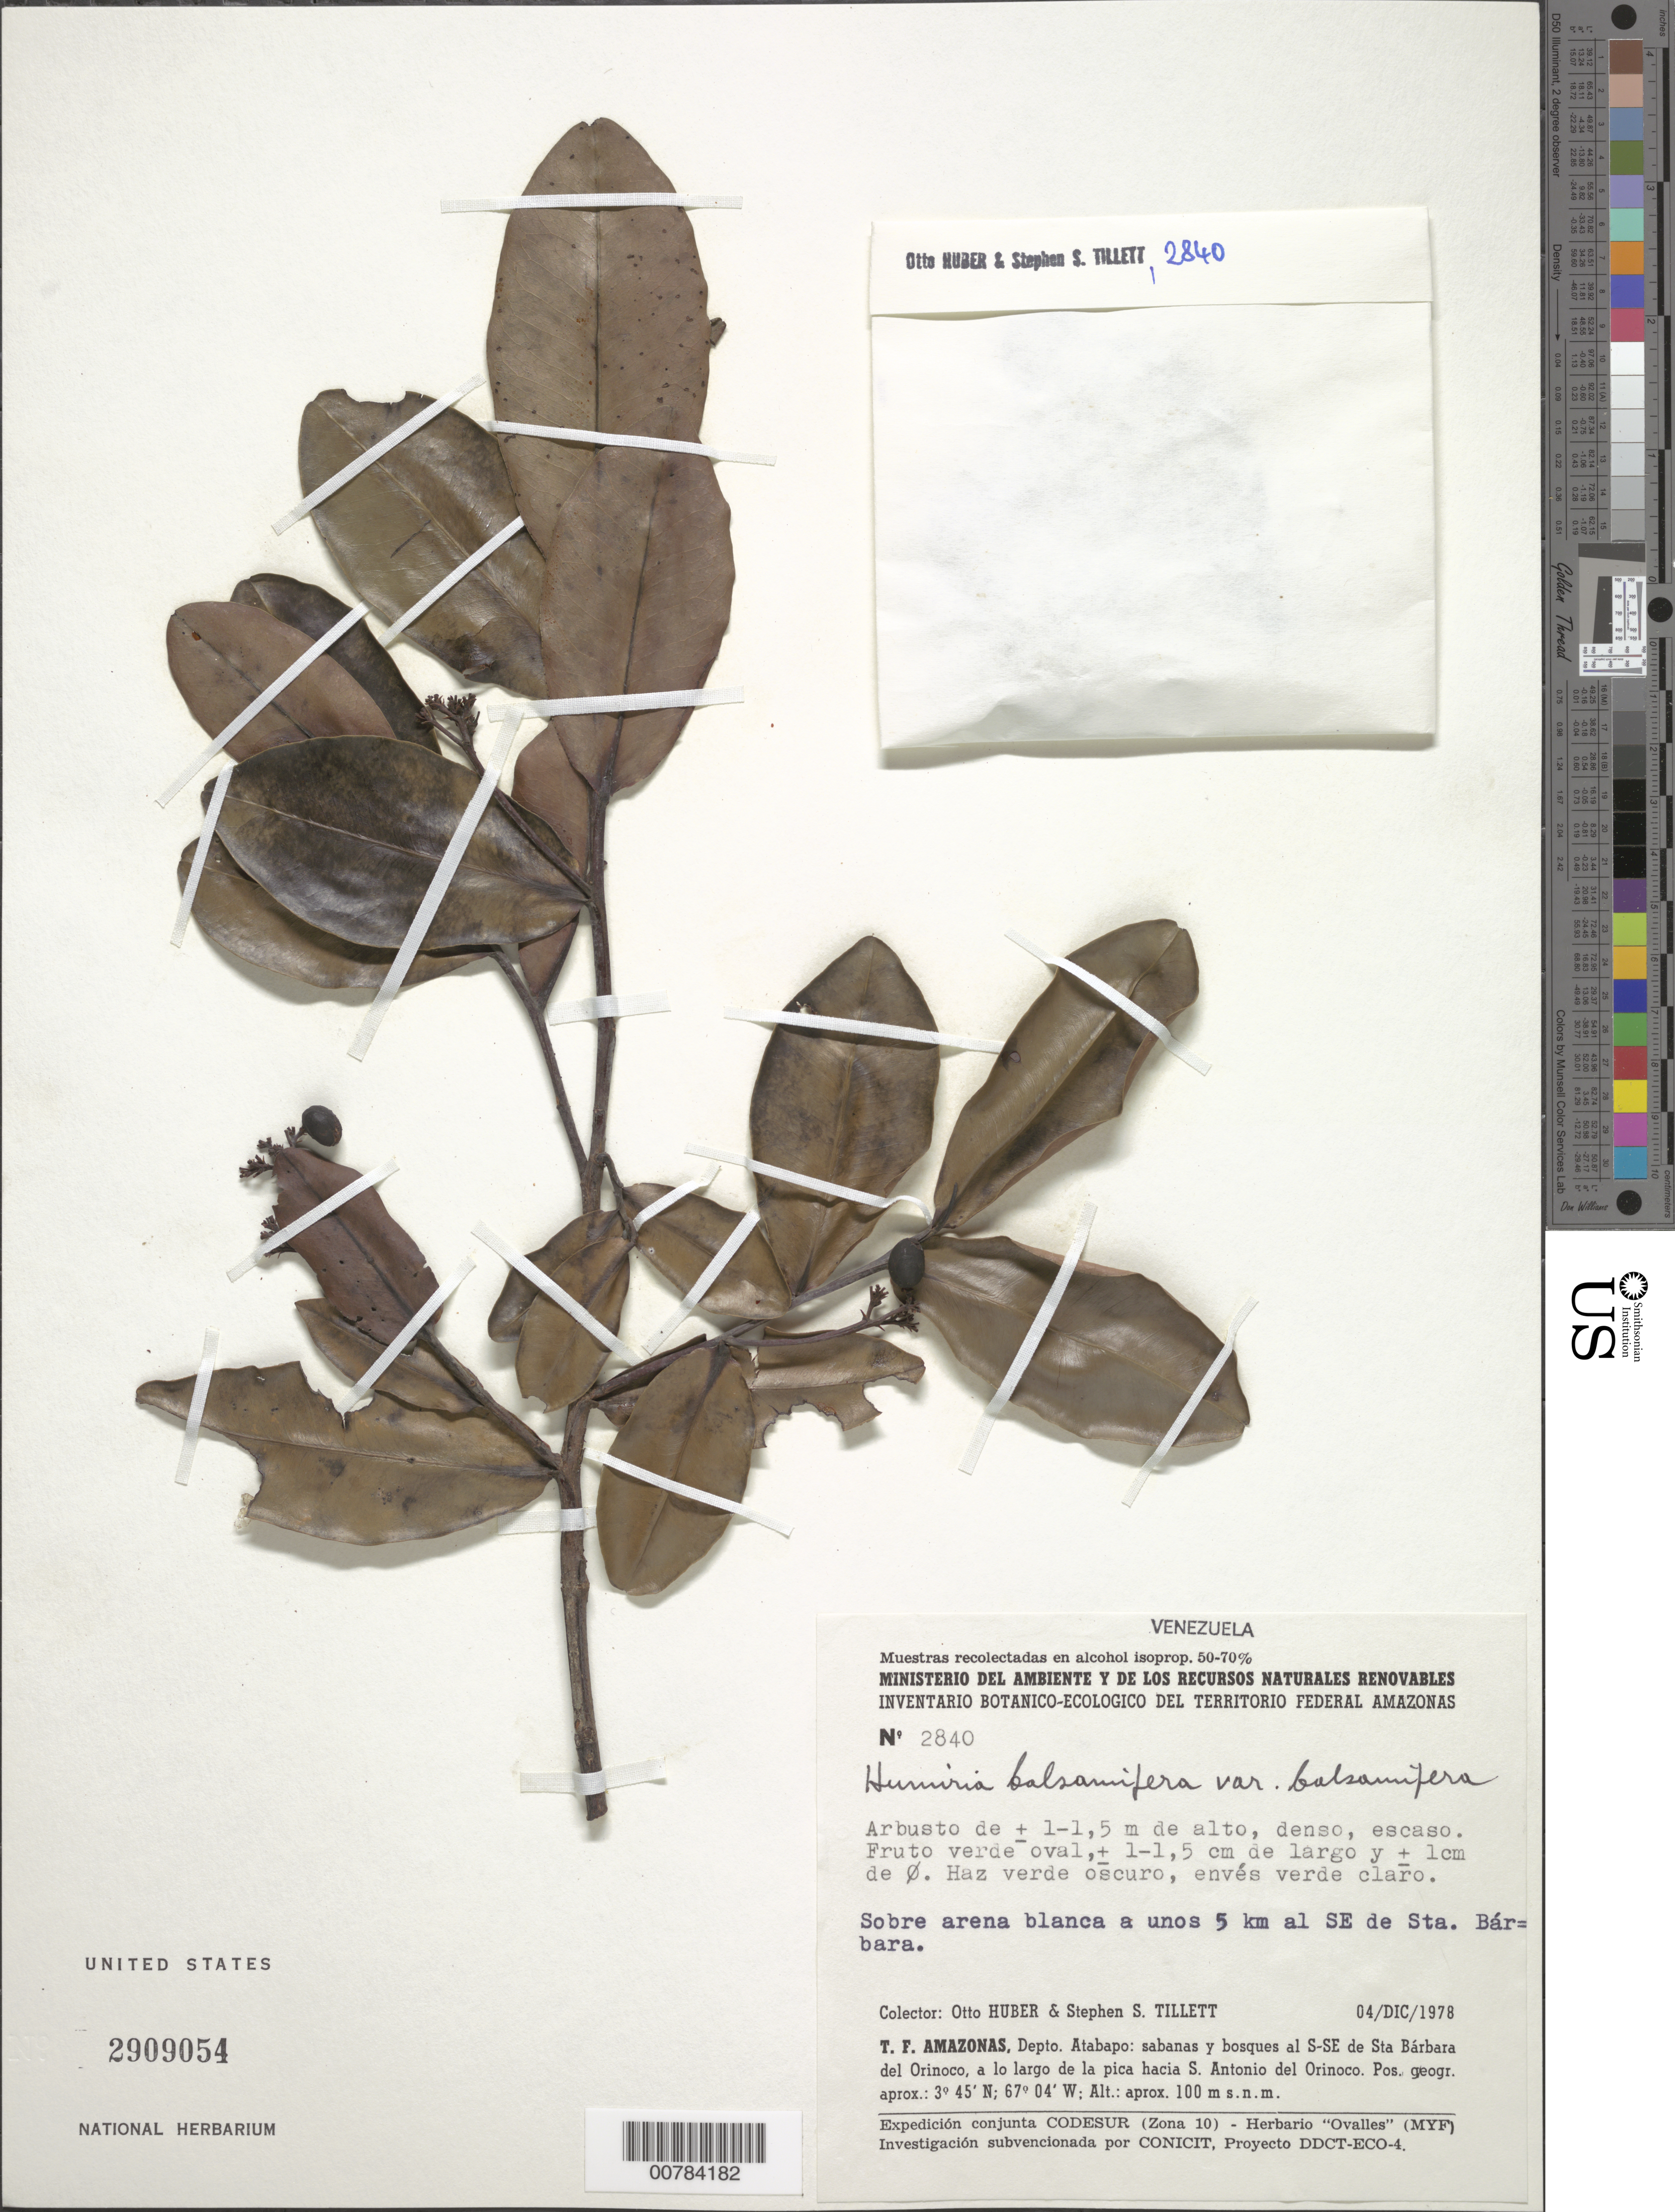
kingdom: Plantae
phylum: Tracheophyta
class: Magnoliopsida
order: Malpighiales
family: Humiriaceae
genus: Humiria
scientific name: Humiria balsamifera var. balsamifera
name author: Aubl.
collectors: O. Huber & S. S. Tillett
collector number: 2840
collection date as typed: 4-Dec-78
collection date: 1978-12-04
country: Venezuela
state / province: Amazonas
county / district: Atabapo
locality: Sta. Bárbara del Orinoco, 5 km hacia S. Antonio del Orinoco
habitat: White sand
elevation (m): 100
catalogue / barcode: US 2909054